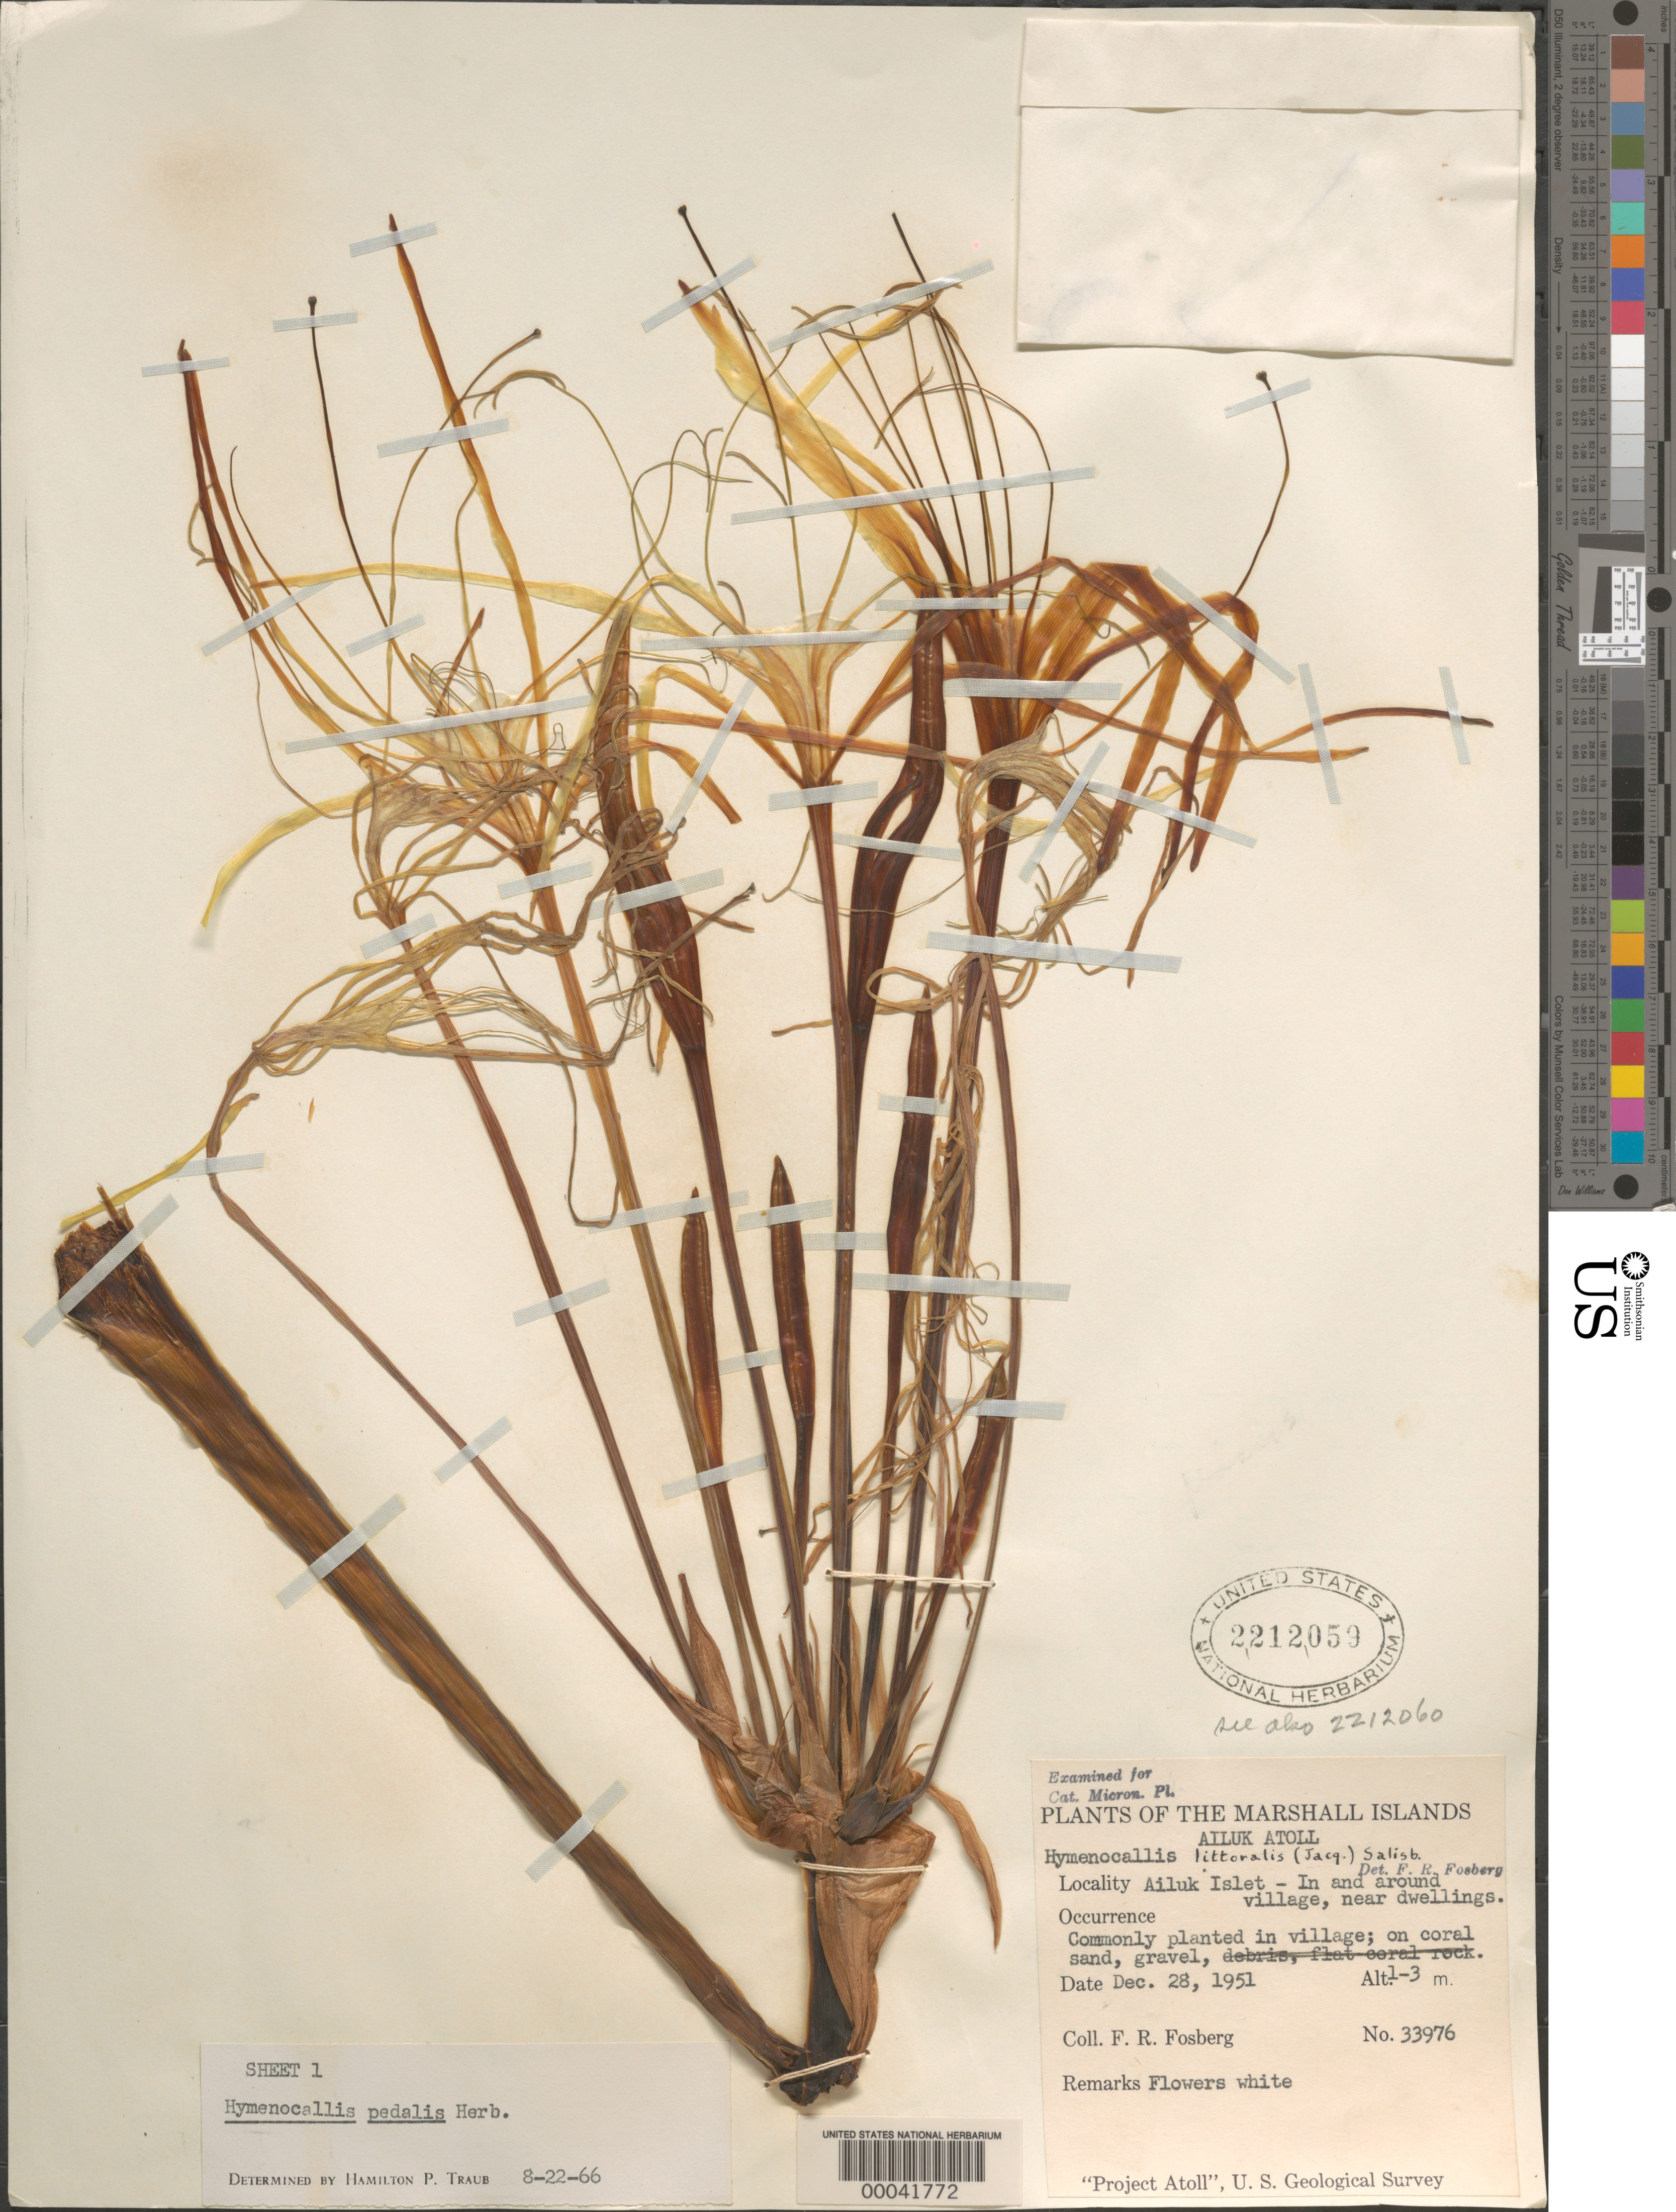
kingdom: Plantae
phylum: Tracheophyta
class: Liliopsida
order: Asparagales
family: Amaryllidaceae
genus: Hymenocallis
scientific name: Hymenocallis pedalis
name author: Herb.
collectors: F. R. Fosberg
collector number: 33976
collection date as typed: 28 Dec 1951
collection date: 1951-12-28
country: Marshall Islands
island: Ailuk Atoll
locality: Ailuk Islet, in and around village, near dwellings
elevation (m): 1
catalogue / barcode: US 2212059